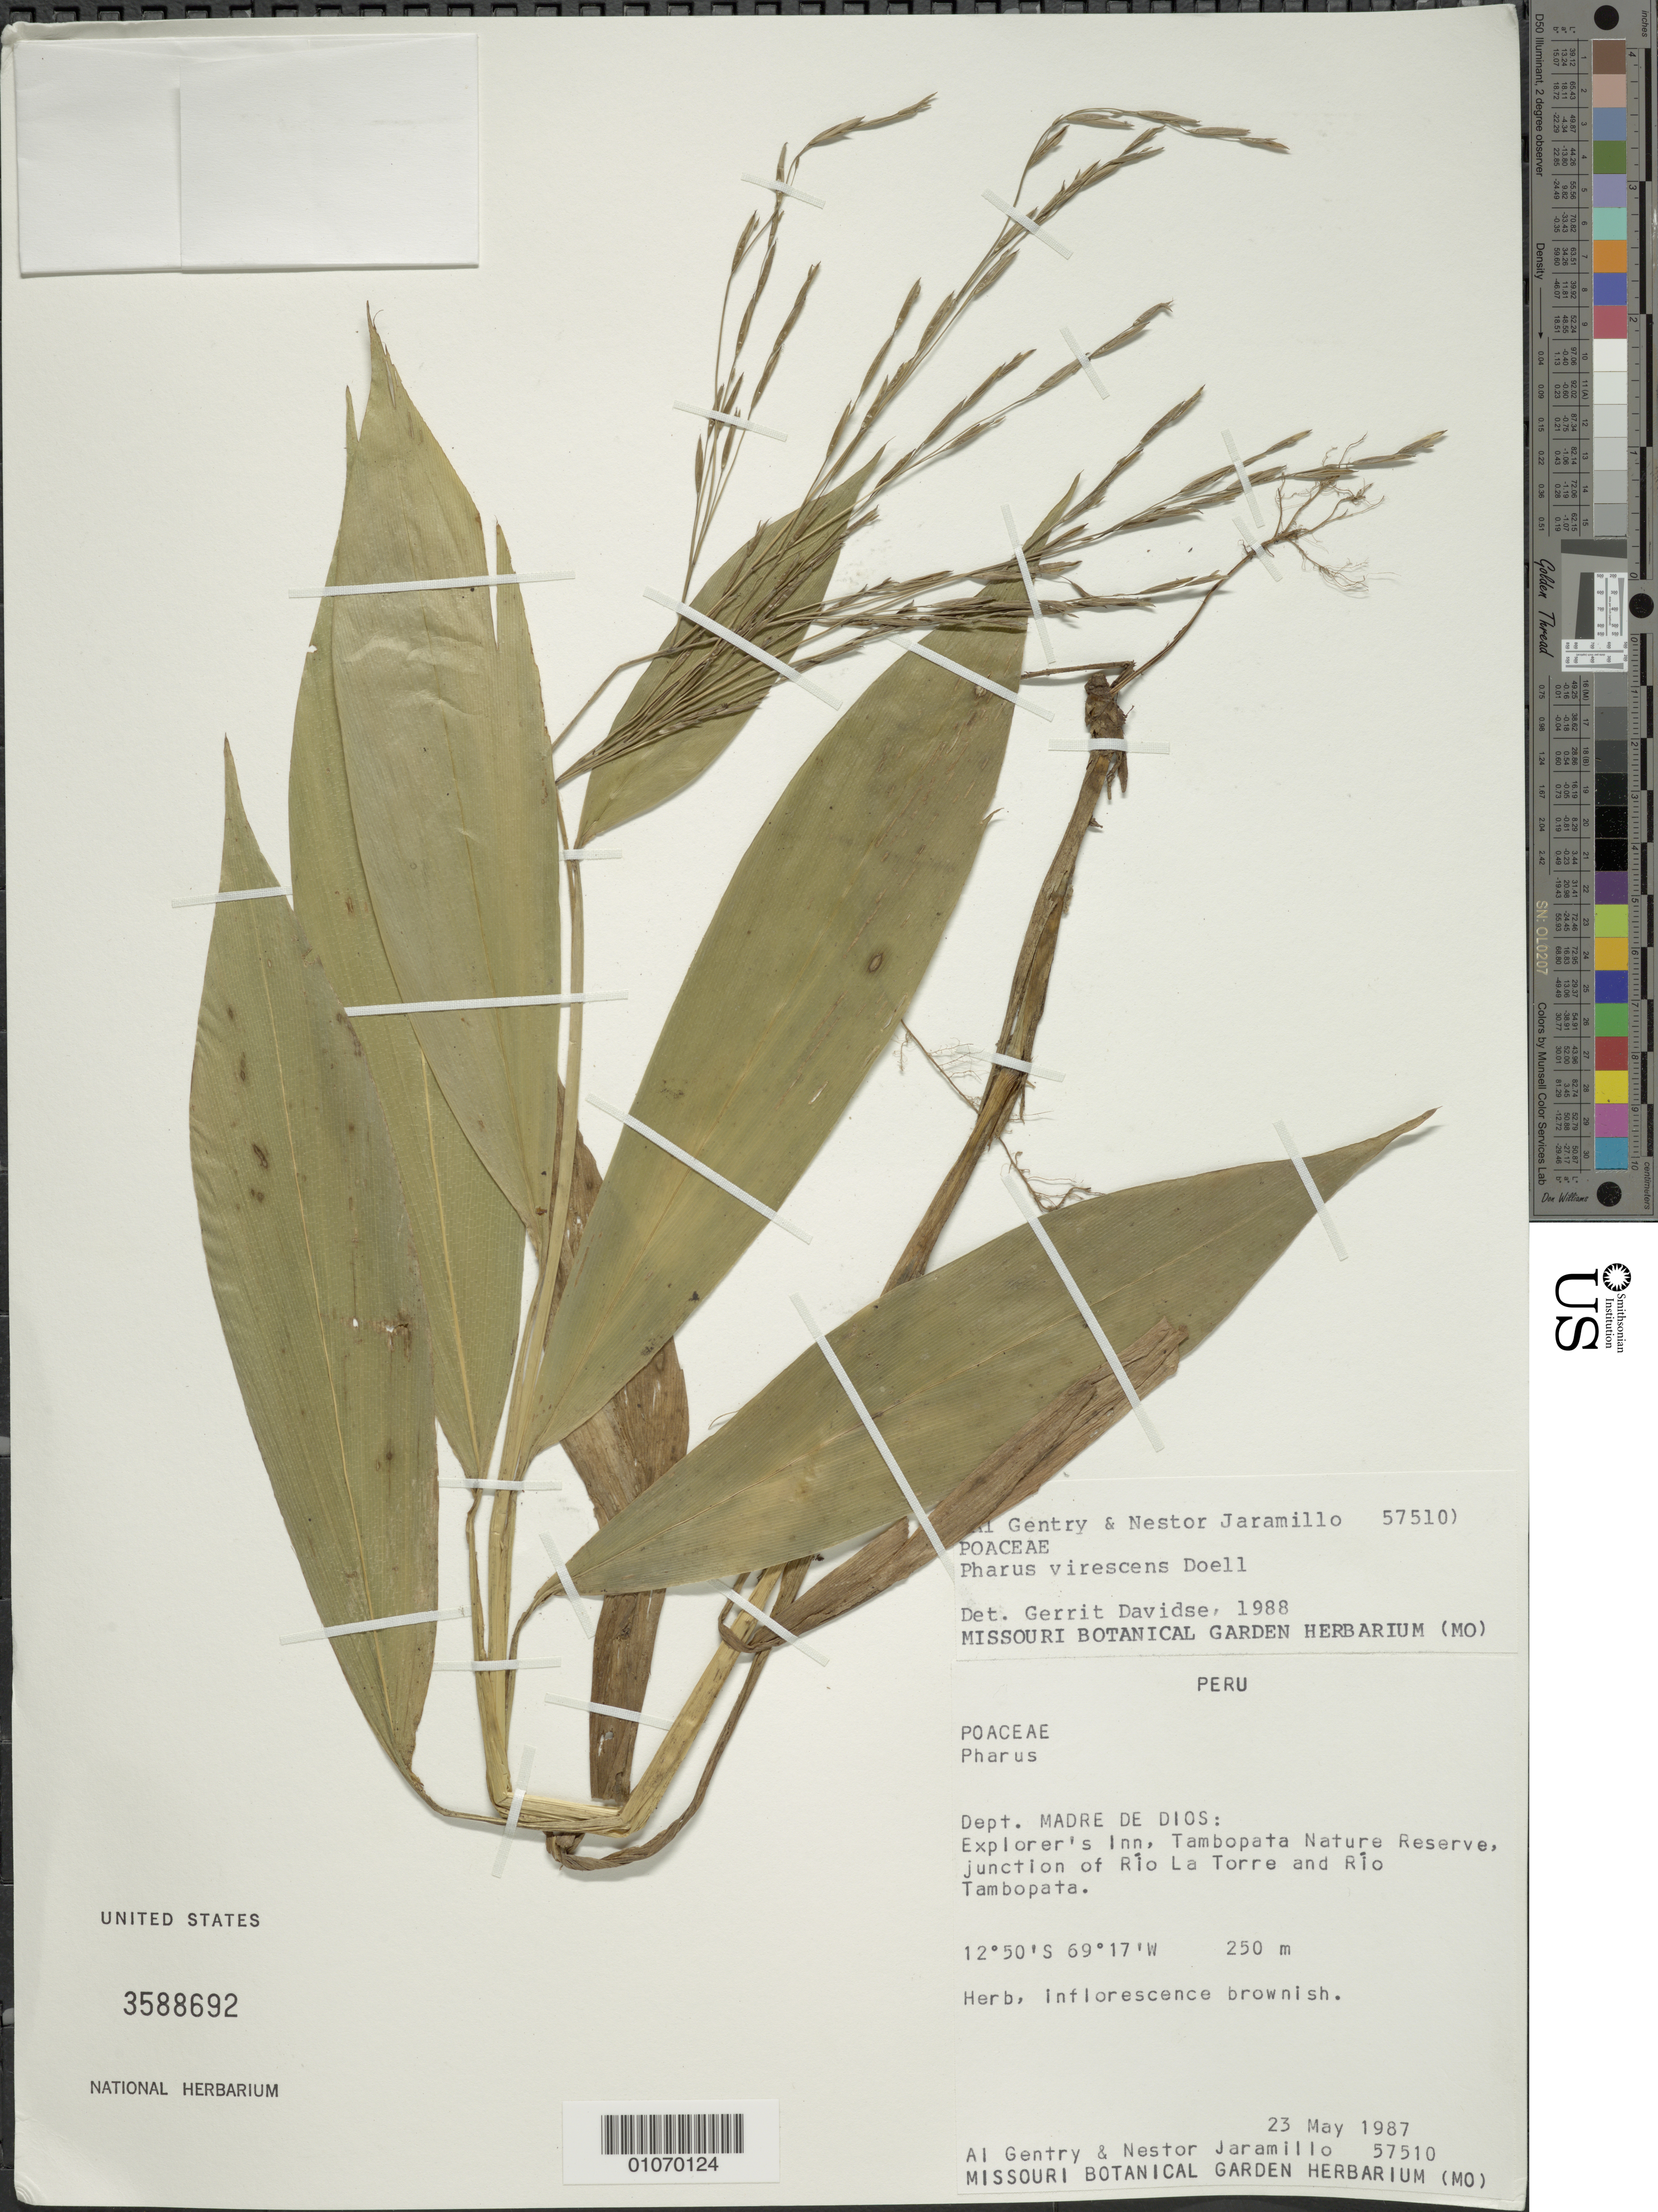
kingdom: Plantae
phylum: Tracheophyta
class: Liliopsida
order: Poales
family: Poaceae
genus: Pharus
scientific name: Pharus virescens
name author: Döll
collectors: A. H. Gentry & N. Jaramillo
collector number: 57510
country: Peru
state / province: Madre de Dios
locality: Explorer's Inn, Tambopata Nature Reserve, Jct of Rio La Torre and Rio Tambopata.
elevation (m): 250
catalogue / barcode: US 3588692